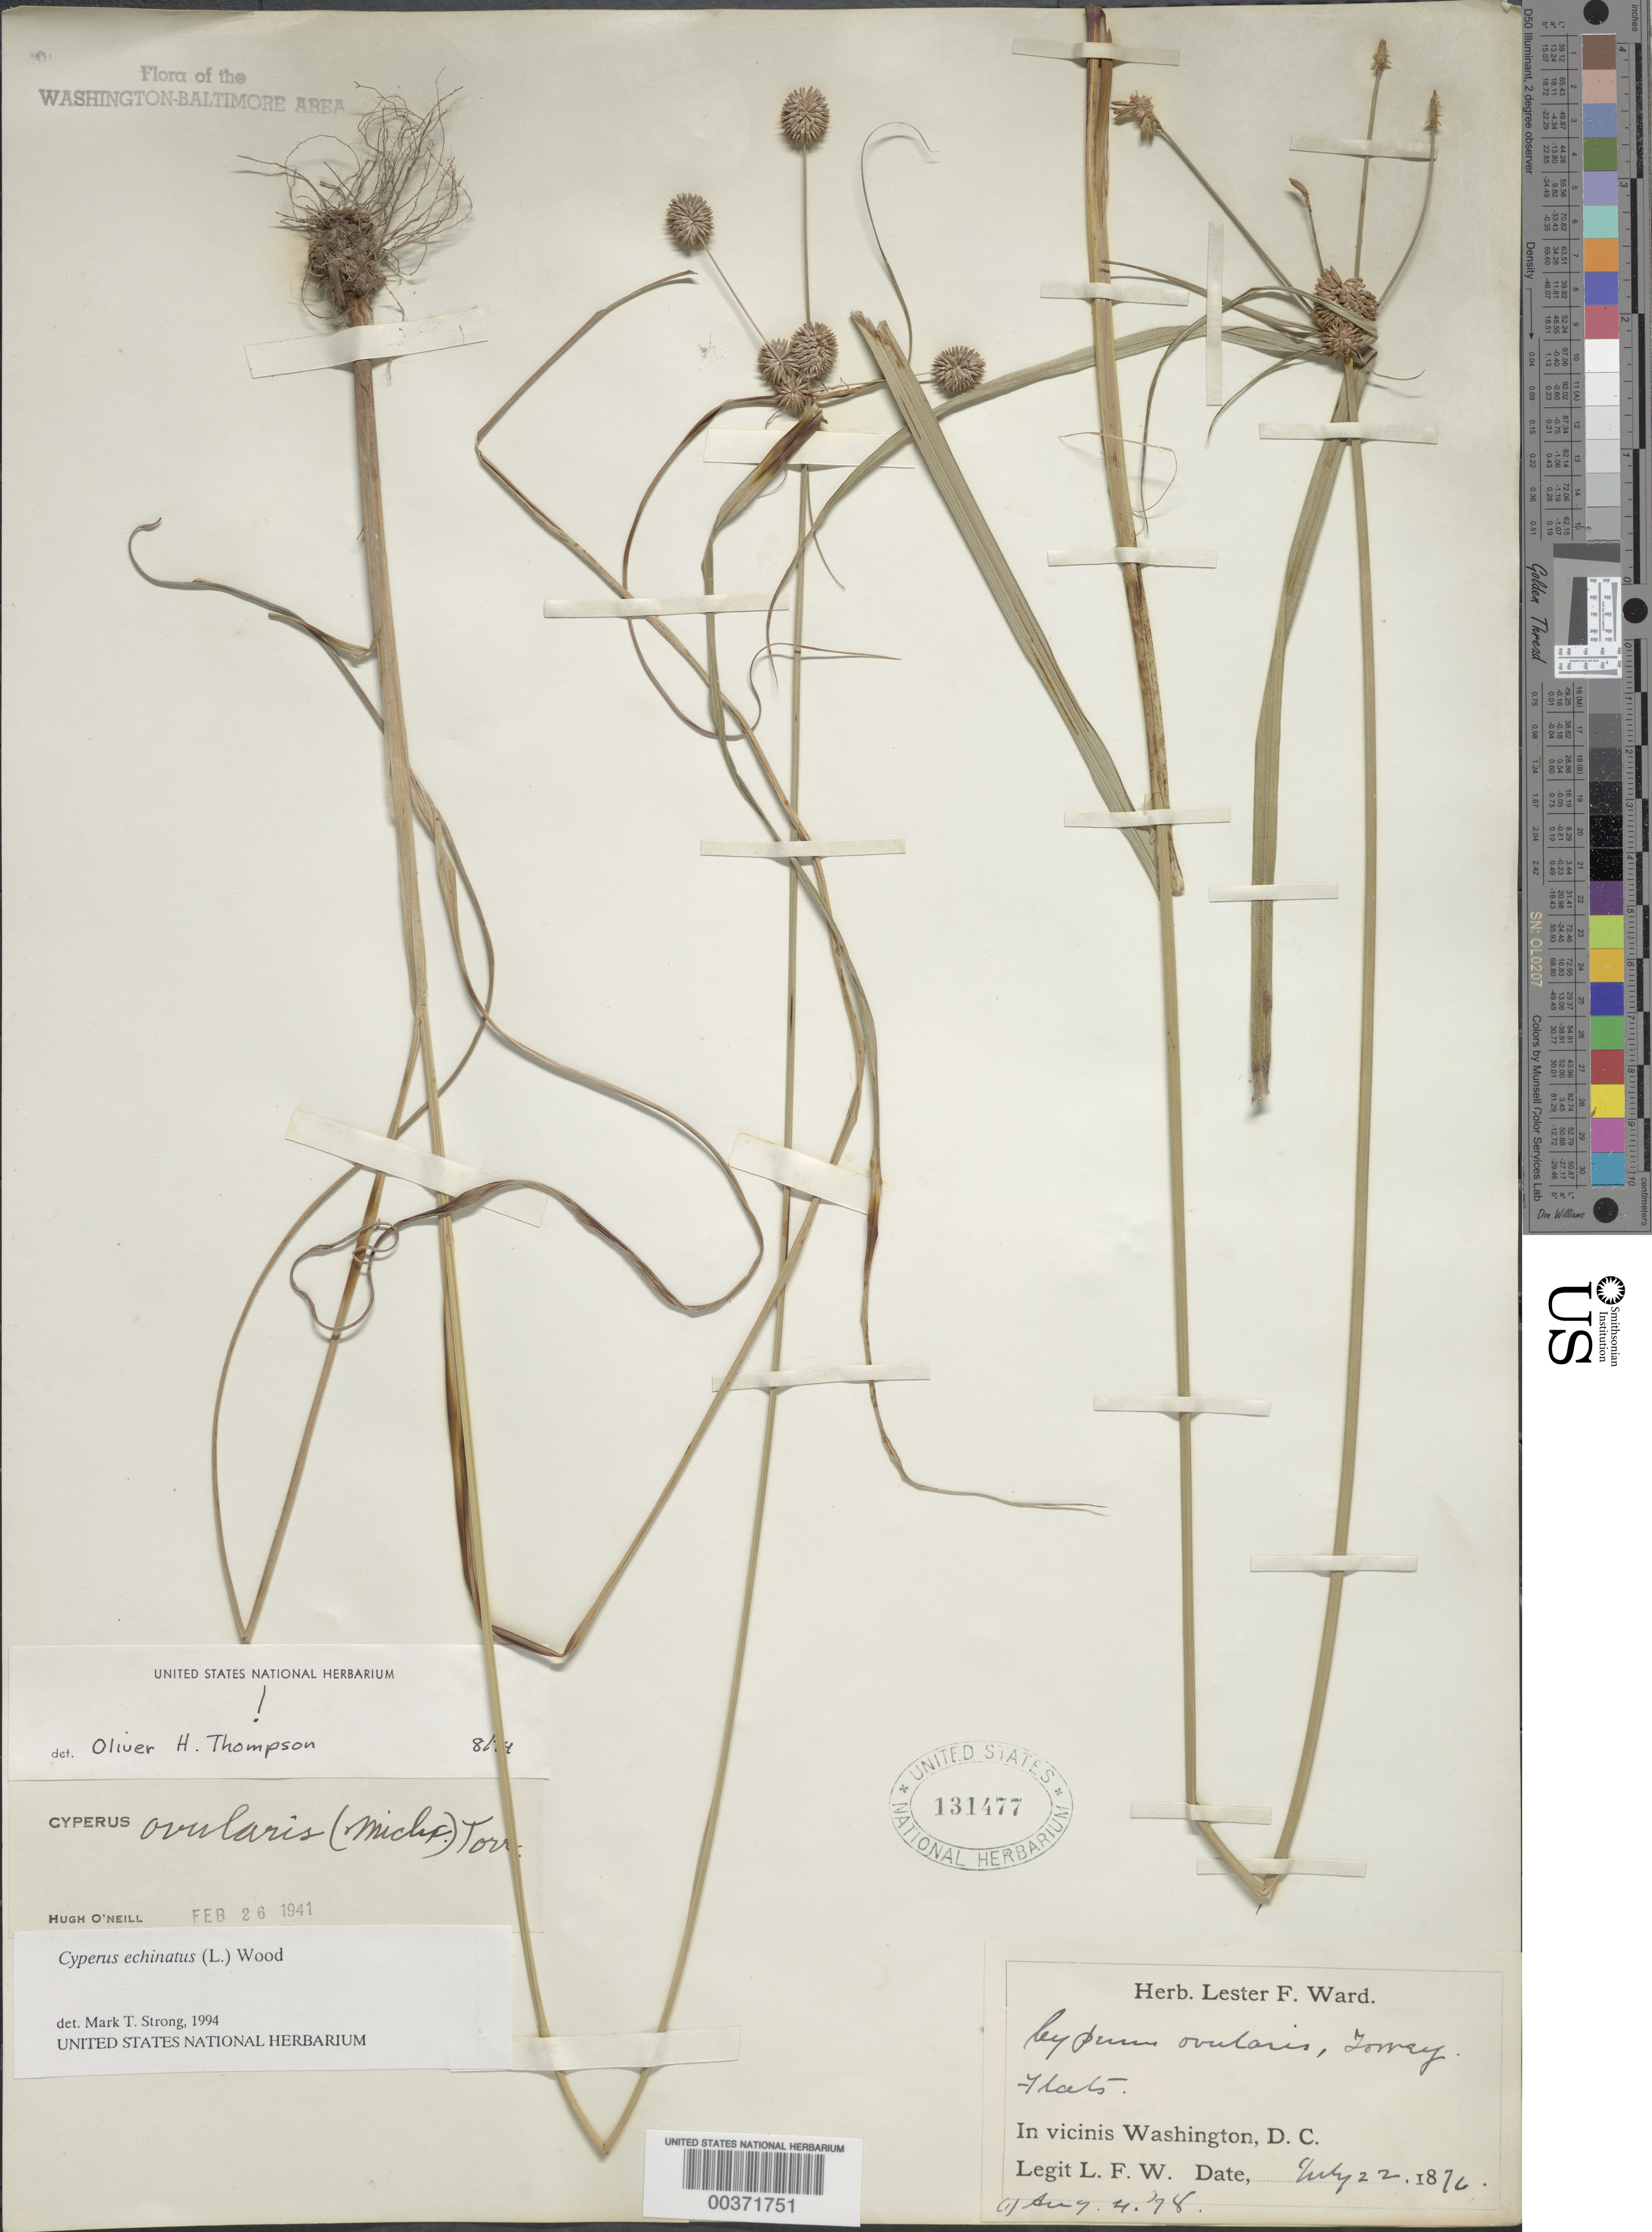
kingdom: Plantae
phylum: Tracheophyta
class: Liliopsida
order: Poales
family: Cyperaceae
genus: Cyperus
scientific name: Cyperus echinatus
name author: (L.) Alph. Wood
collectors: L. F. Ward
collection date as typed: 22 Jul 1876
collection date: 1876-07-22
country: United States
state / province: District of Columbia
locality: Washington DC flats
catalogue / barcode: US 131477